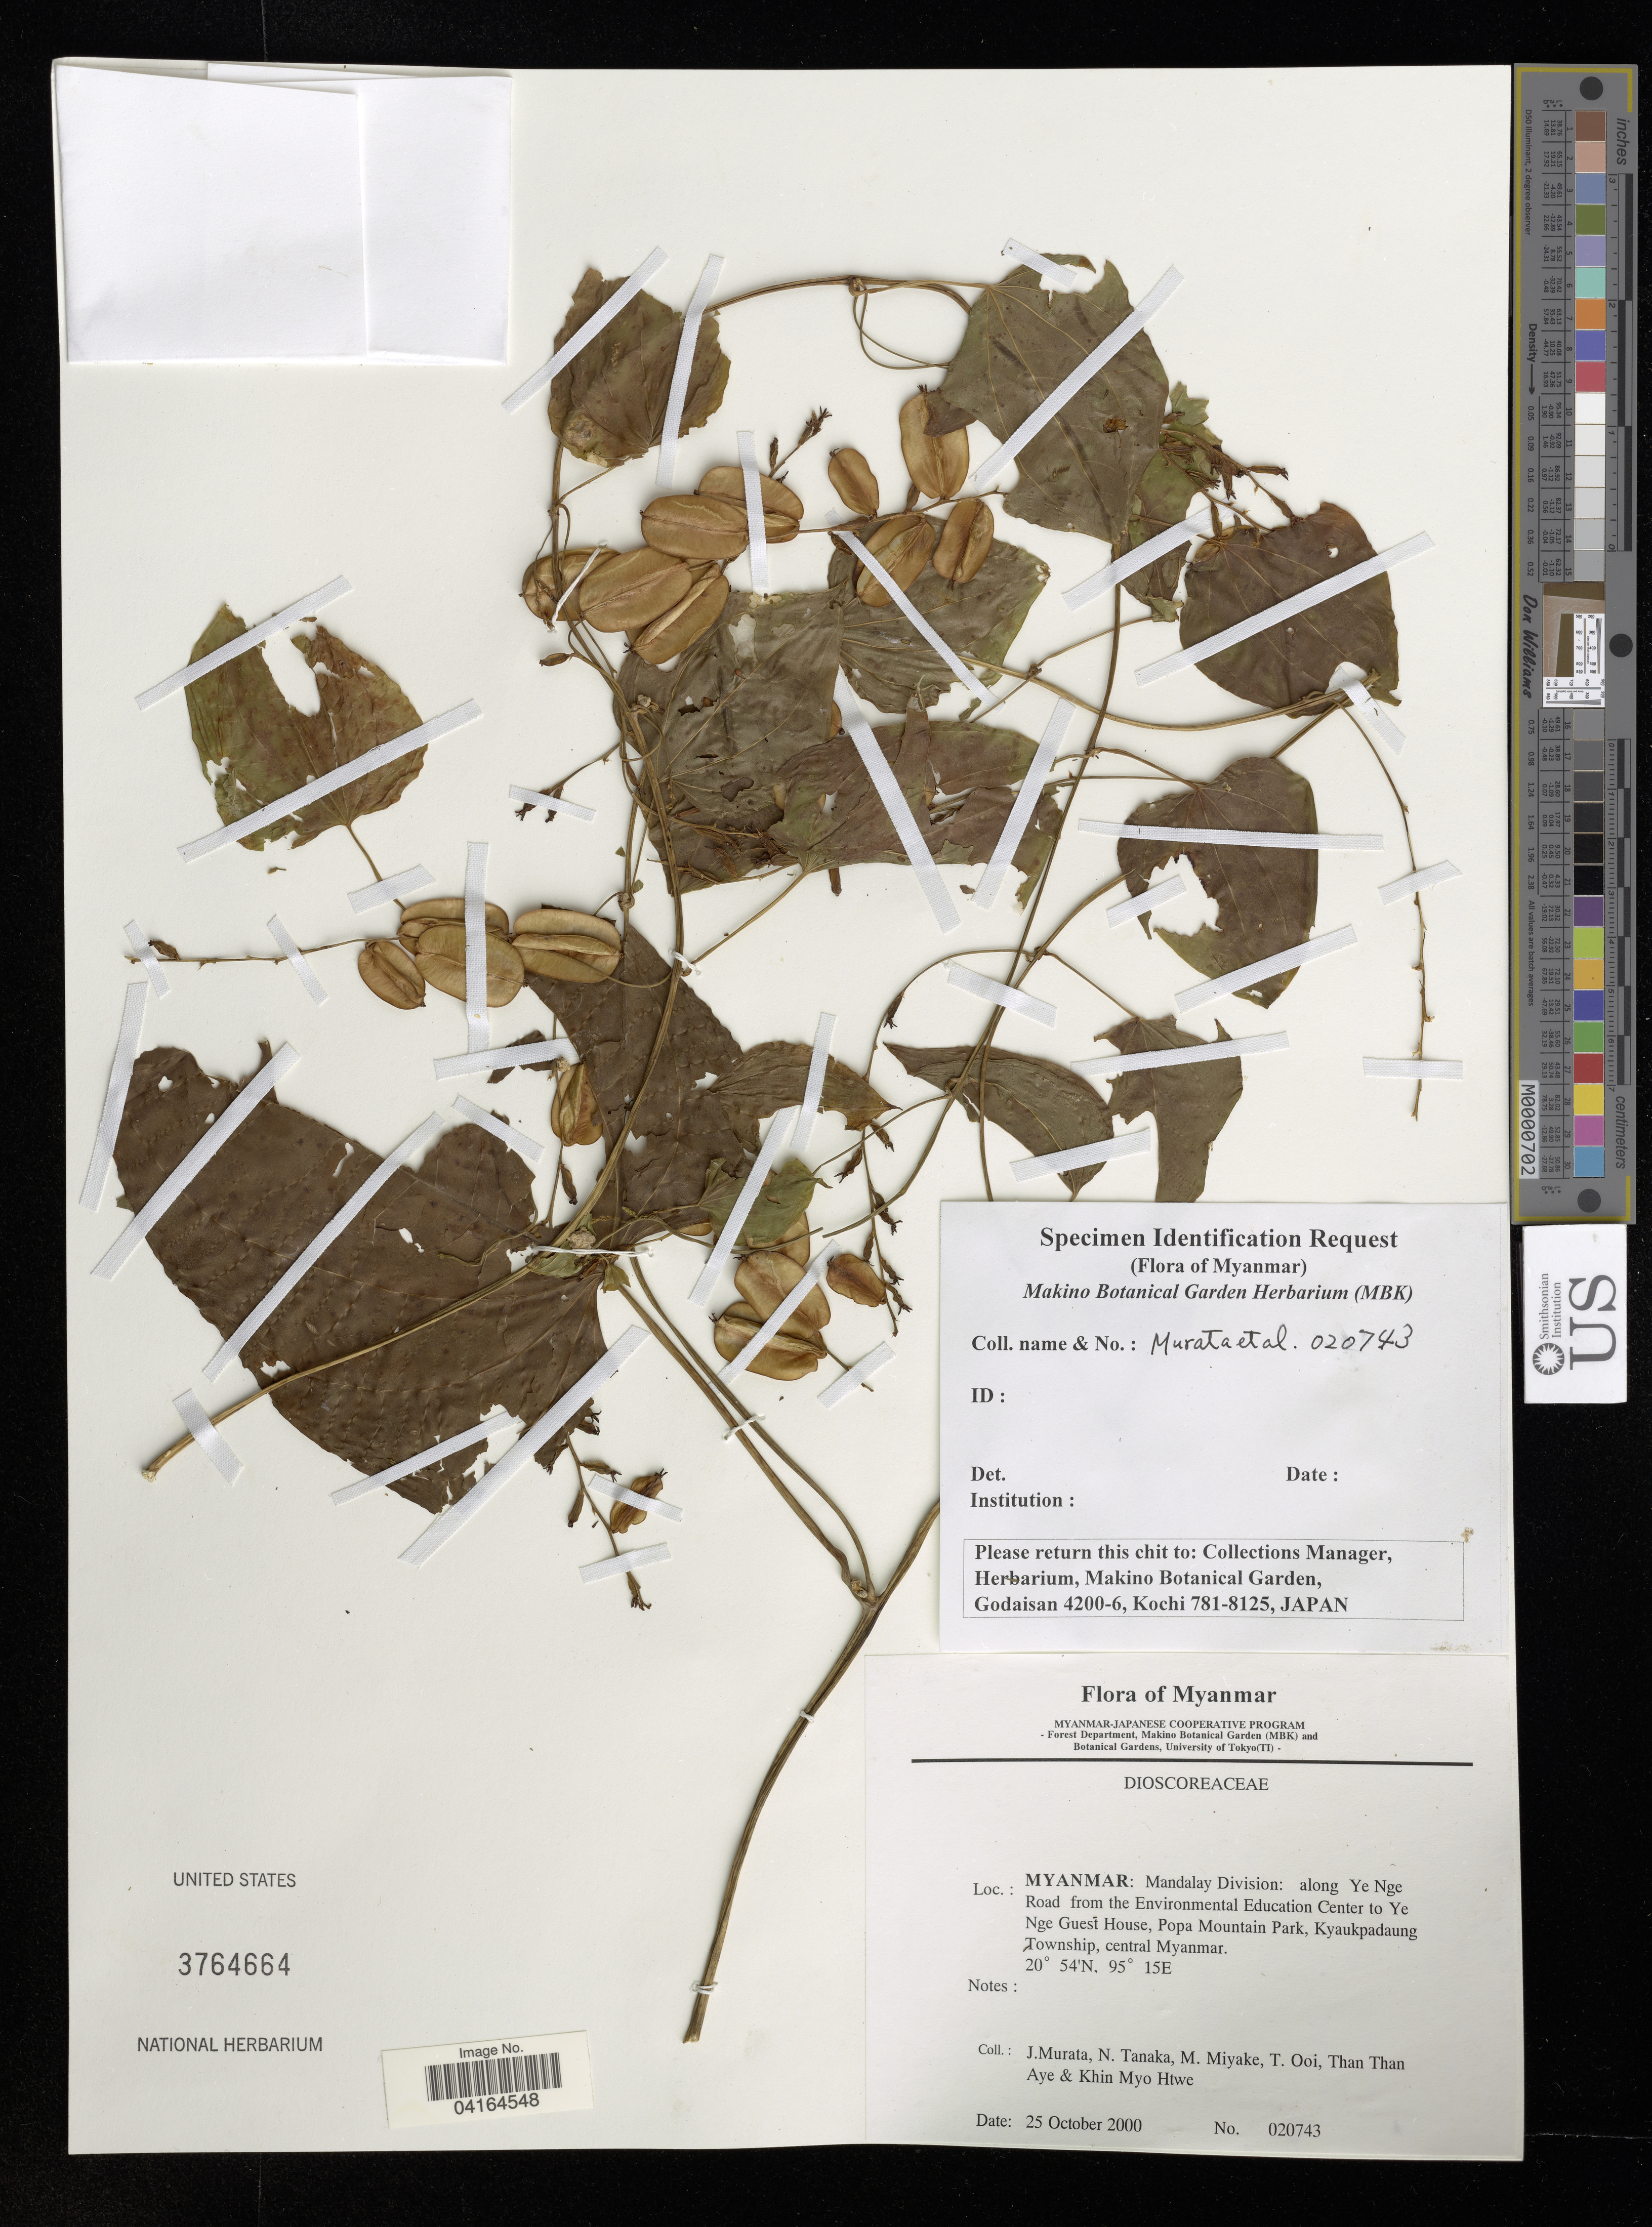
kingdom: Plantae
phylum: Tracheophyta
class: Liliopsida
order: Dioscoreales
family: Dioscoreaceae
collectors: J. Murata, N. Tanaka, M. Miyake, T. Ooi & et al.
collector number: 020743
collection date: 2000-10-25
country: Myanmar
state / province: Mandalay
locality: Mandalay Division: along Ye Nge Road from the Environmental Education Center to Ye Nge Guest House, Popa Mountain Park, Kyaukpadaung Township, central Myanmar.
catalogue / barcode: US 3764664